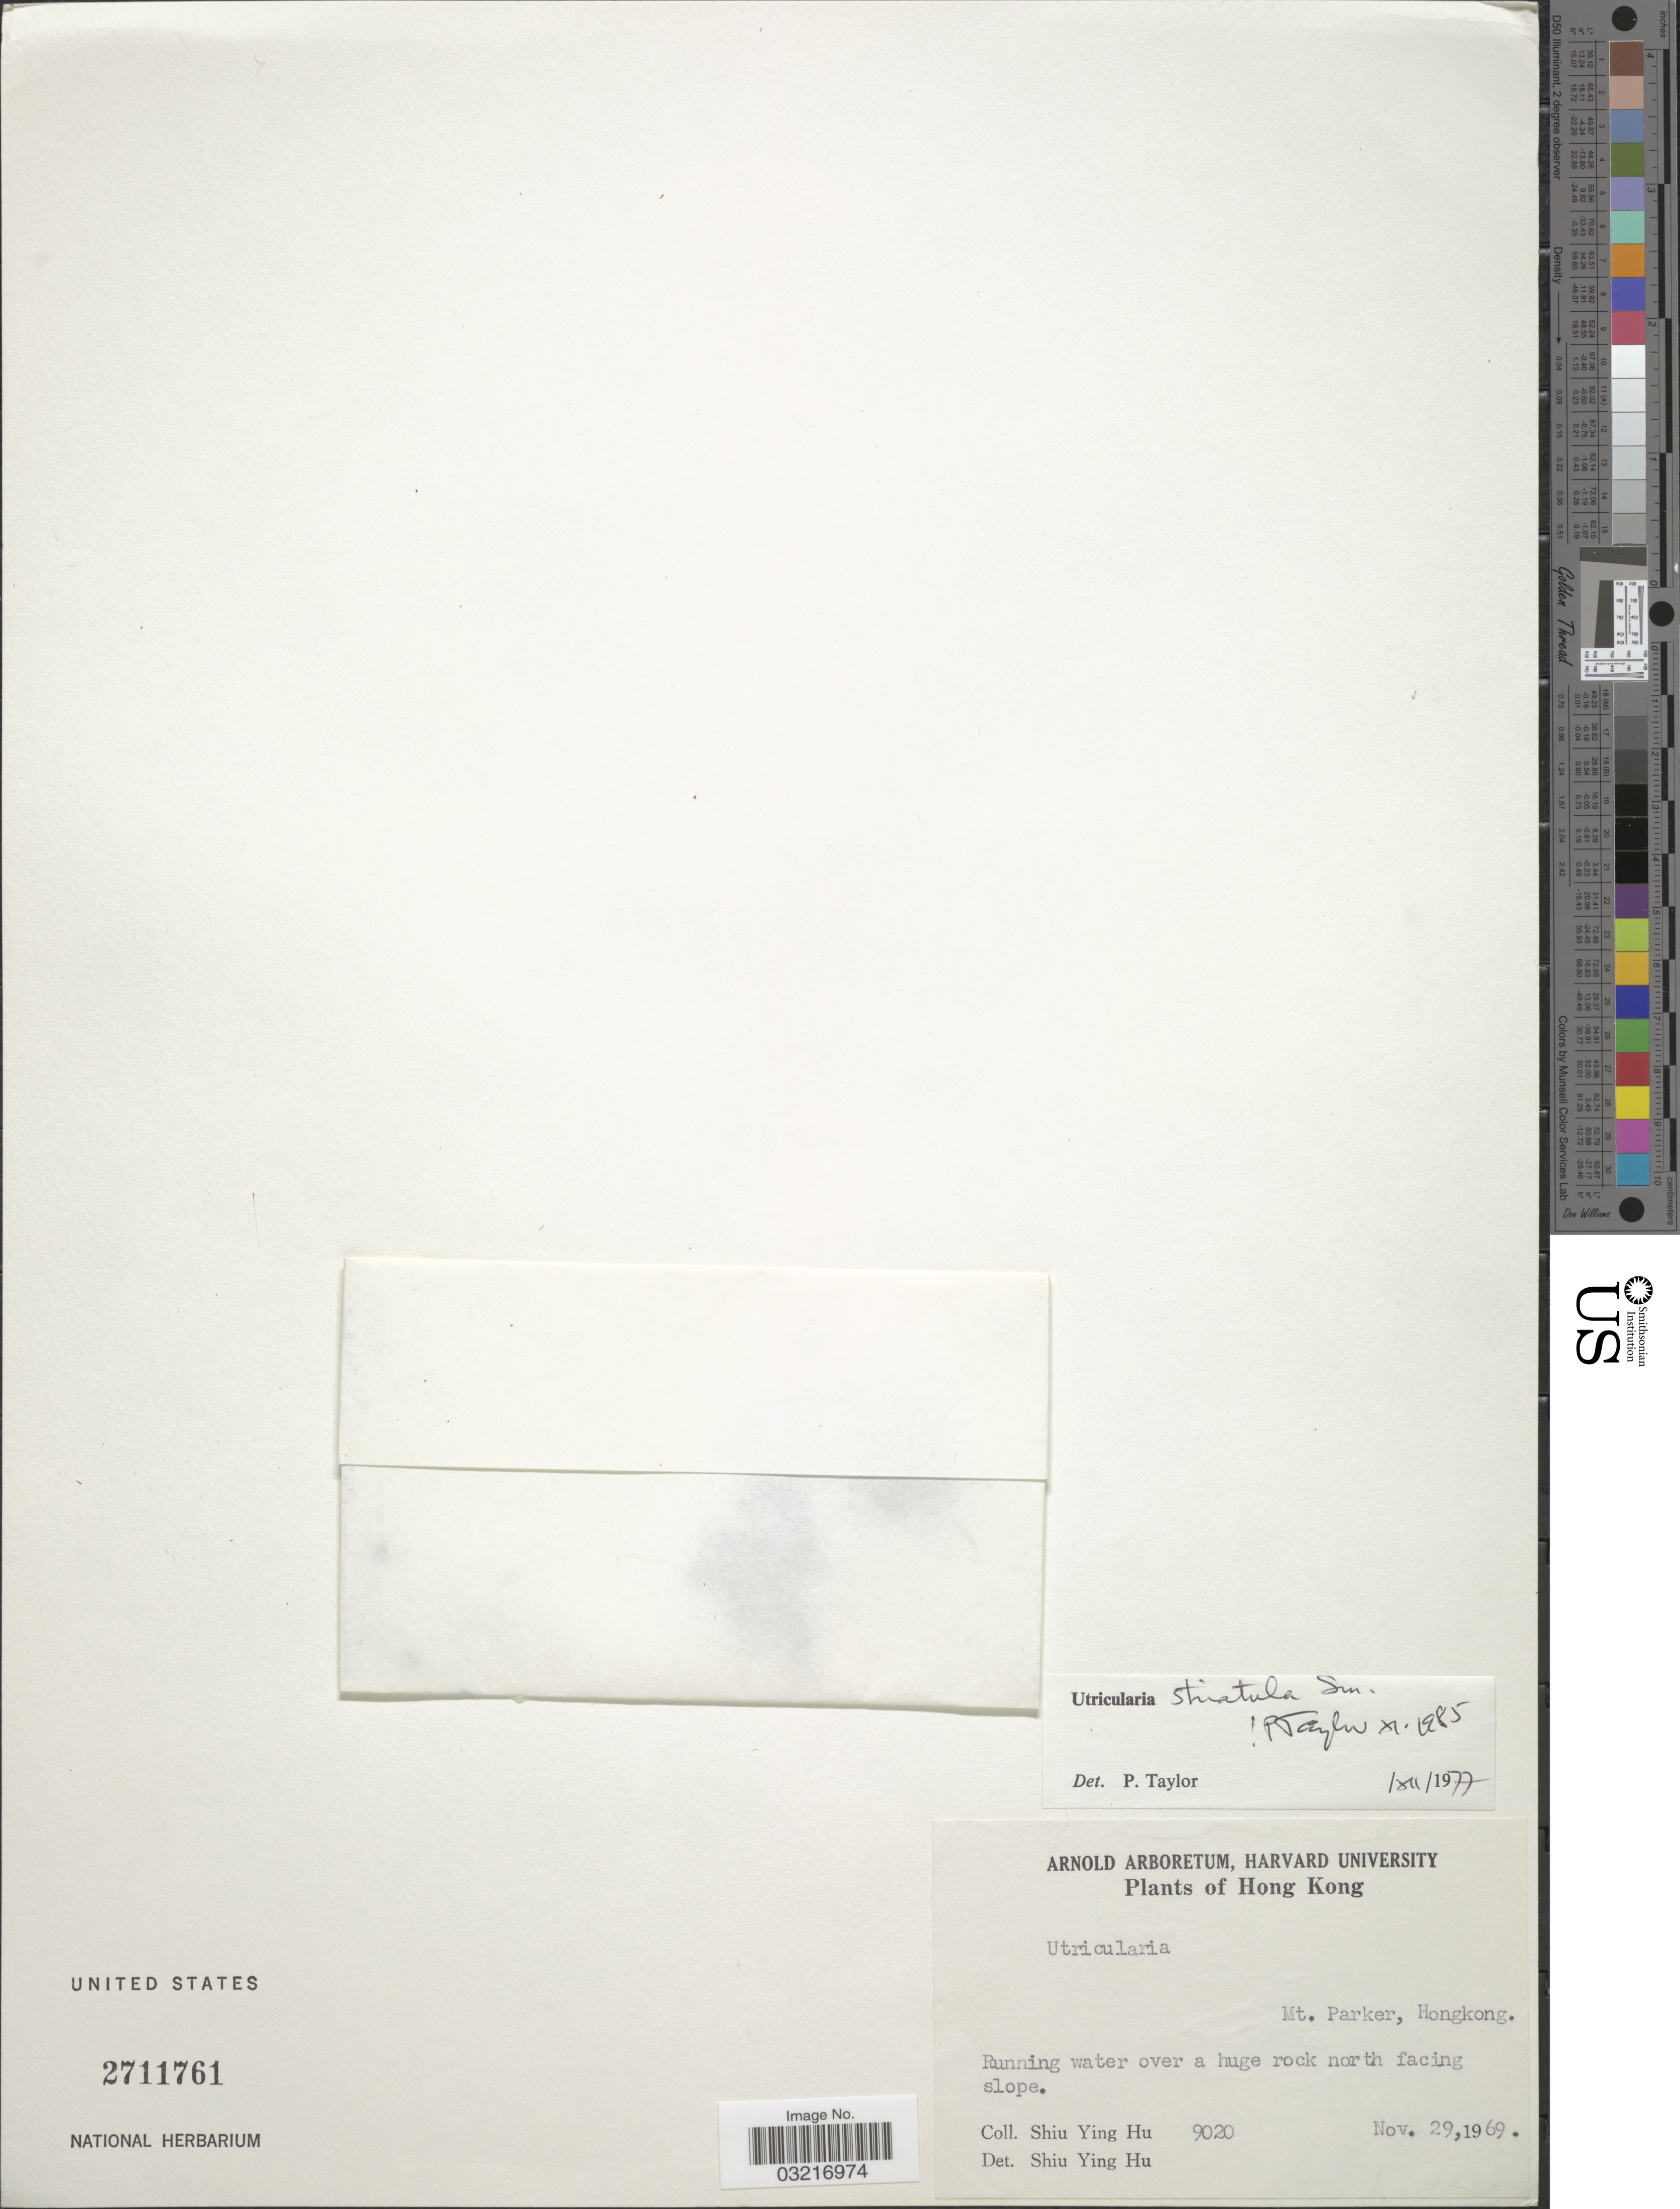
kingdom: Plantae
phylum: Tracheophyta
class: Magnoliopsida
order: Lamiales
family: Lentibulariaceae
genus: Utricularia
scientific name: Utricularia striatula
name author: Sm.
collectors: S. Y. Hu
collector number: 9020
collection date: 1969-11-29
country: China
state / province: Hong Kong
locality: Mt. Parker.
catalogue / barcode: US 2711761